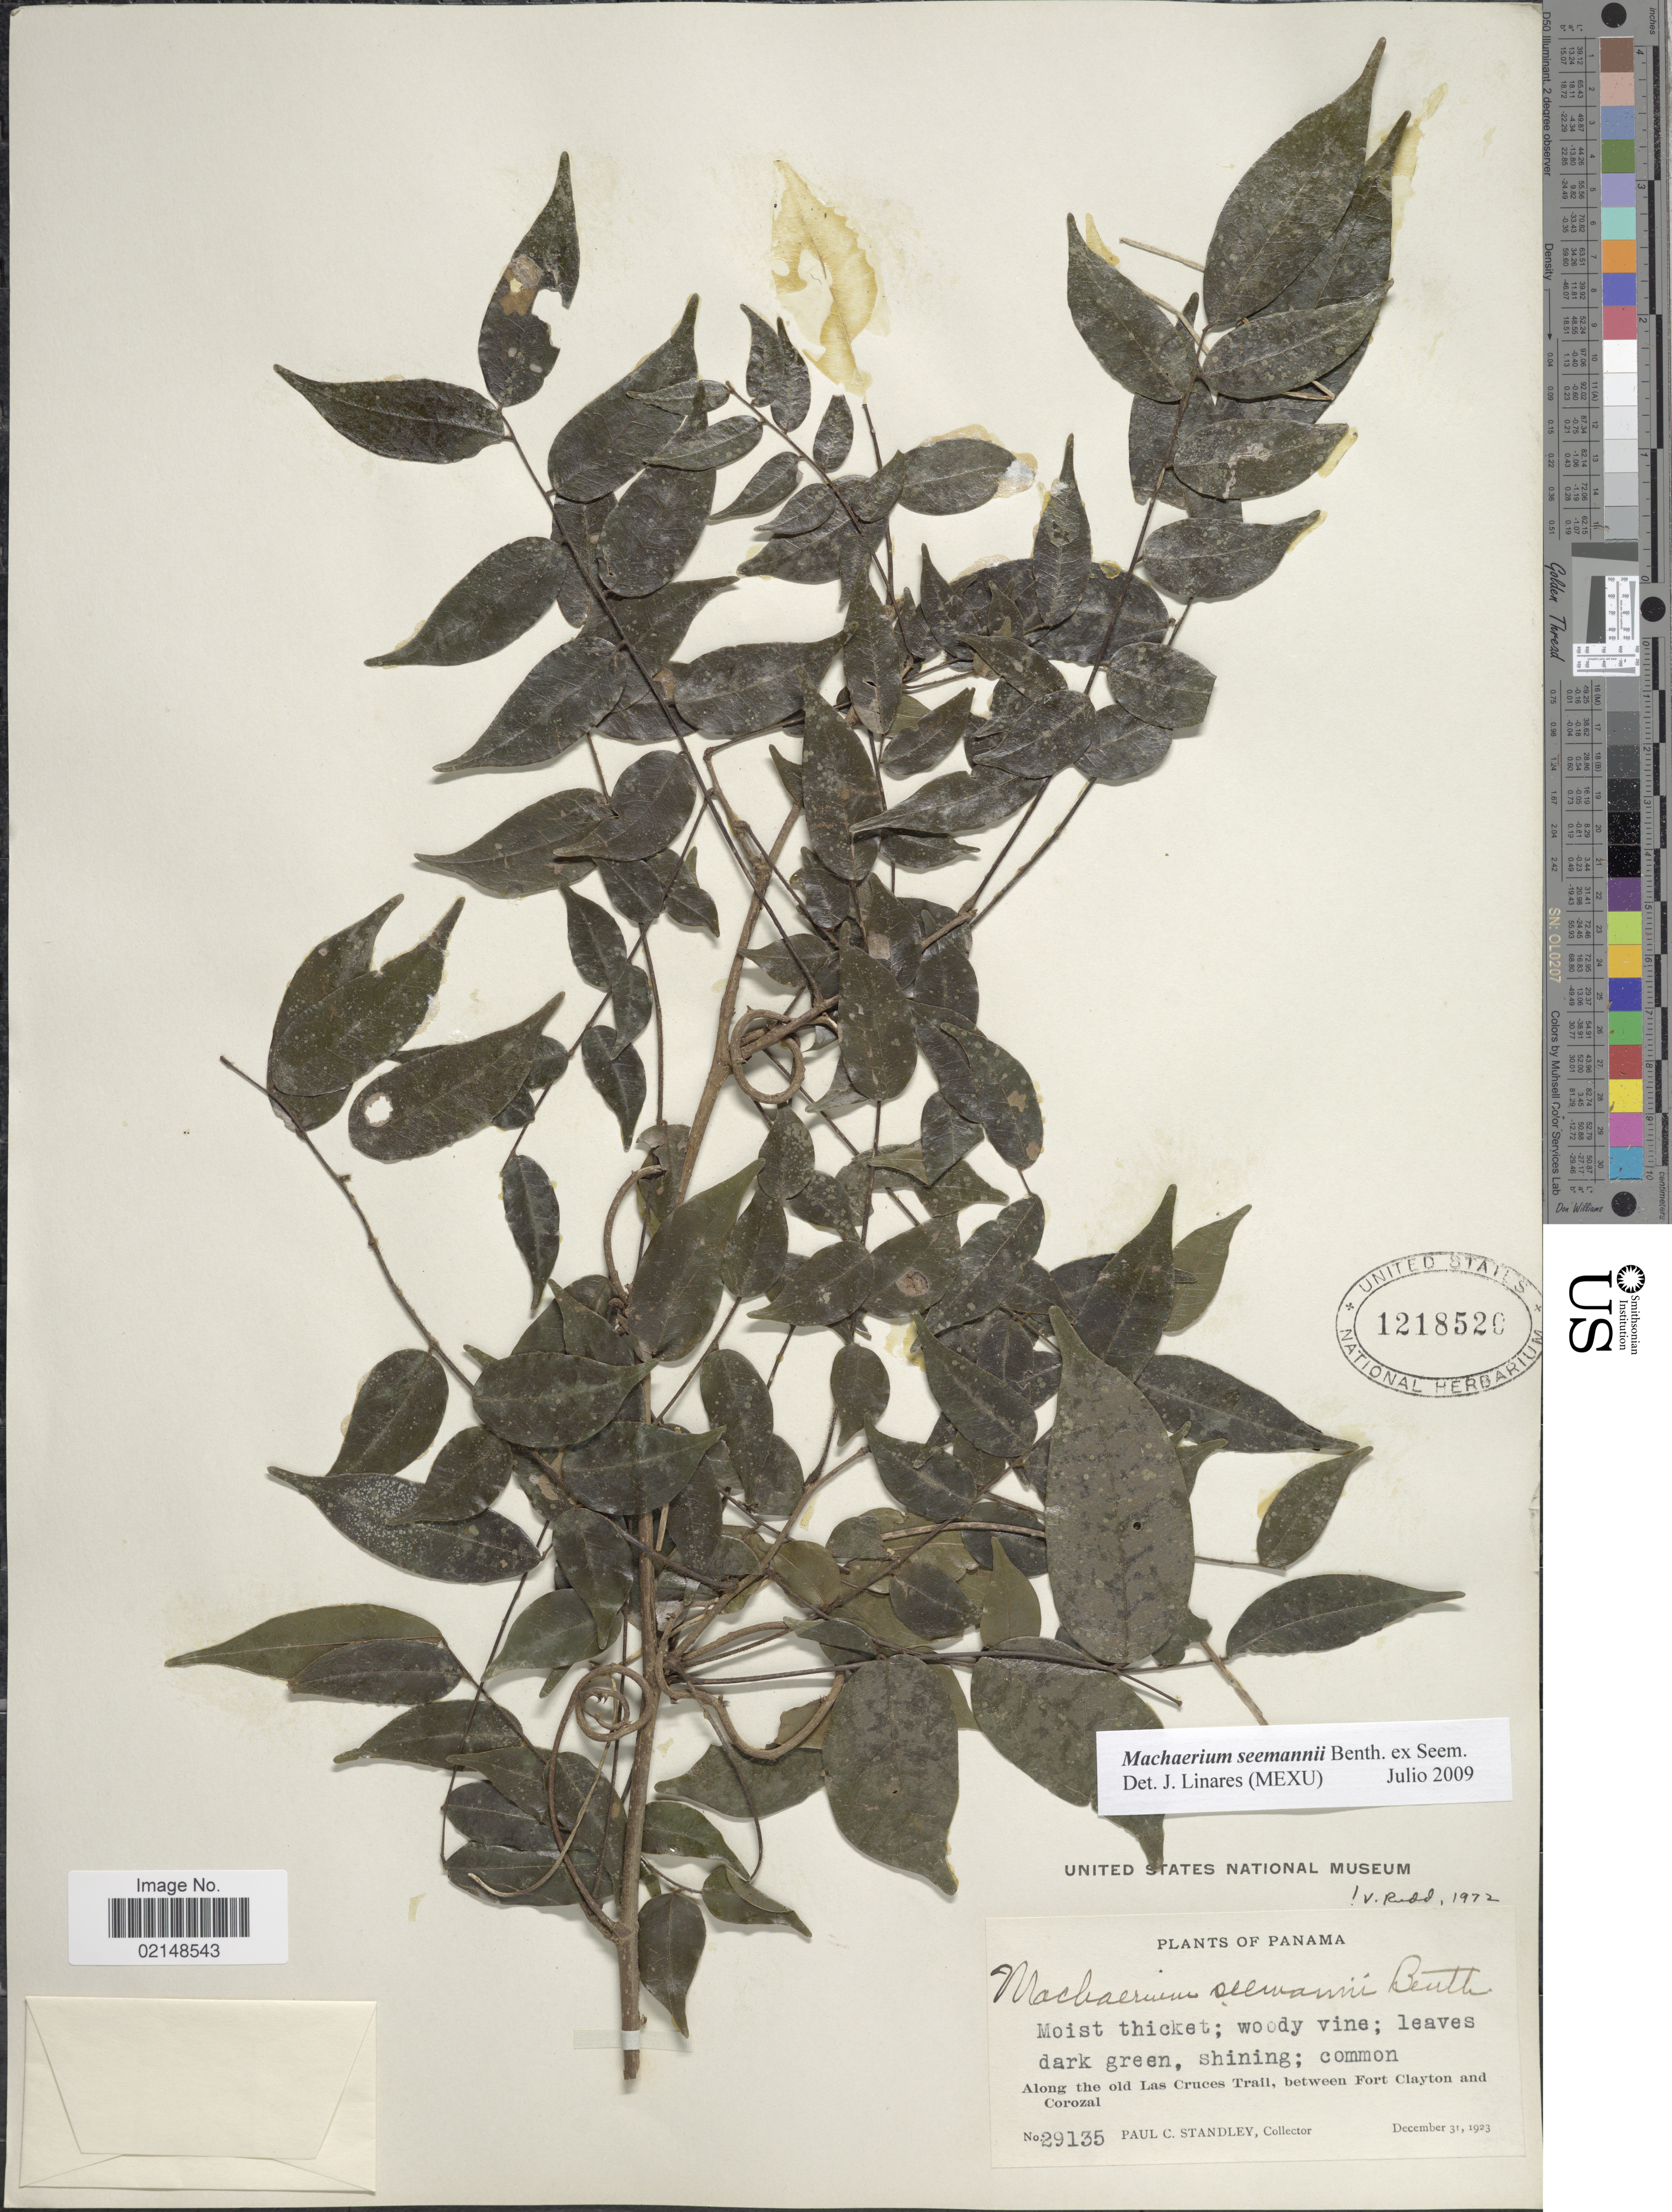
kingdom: Plantae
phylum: Tracheophyta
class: Magnoliopsida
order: Fabales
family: Fabaceae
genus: Machaerium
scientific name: Machaerium seemanni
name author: Benth. in Seem.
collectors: P. C. Standley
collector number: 29135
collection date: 1923-12-31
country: Panama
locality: Moist thicket, Along the old Cruces Trail, between Fort Clayton and Corozal.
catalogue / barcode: US 1218520